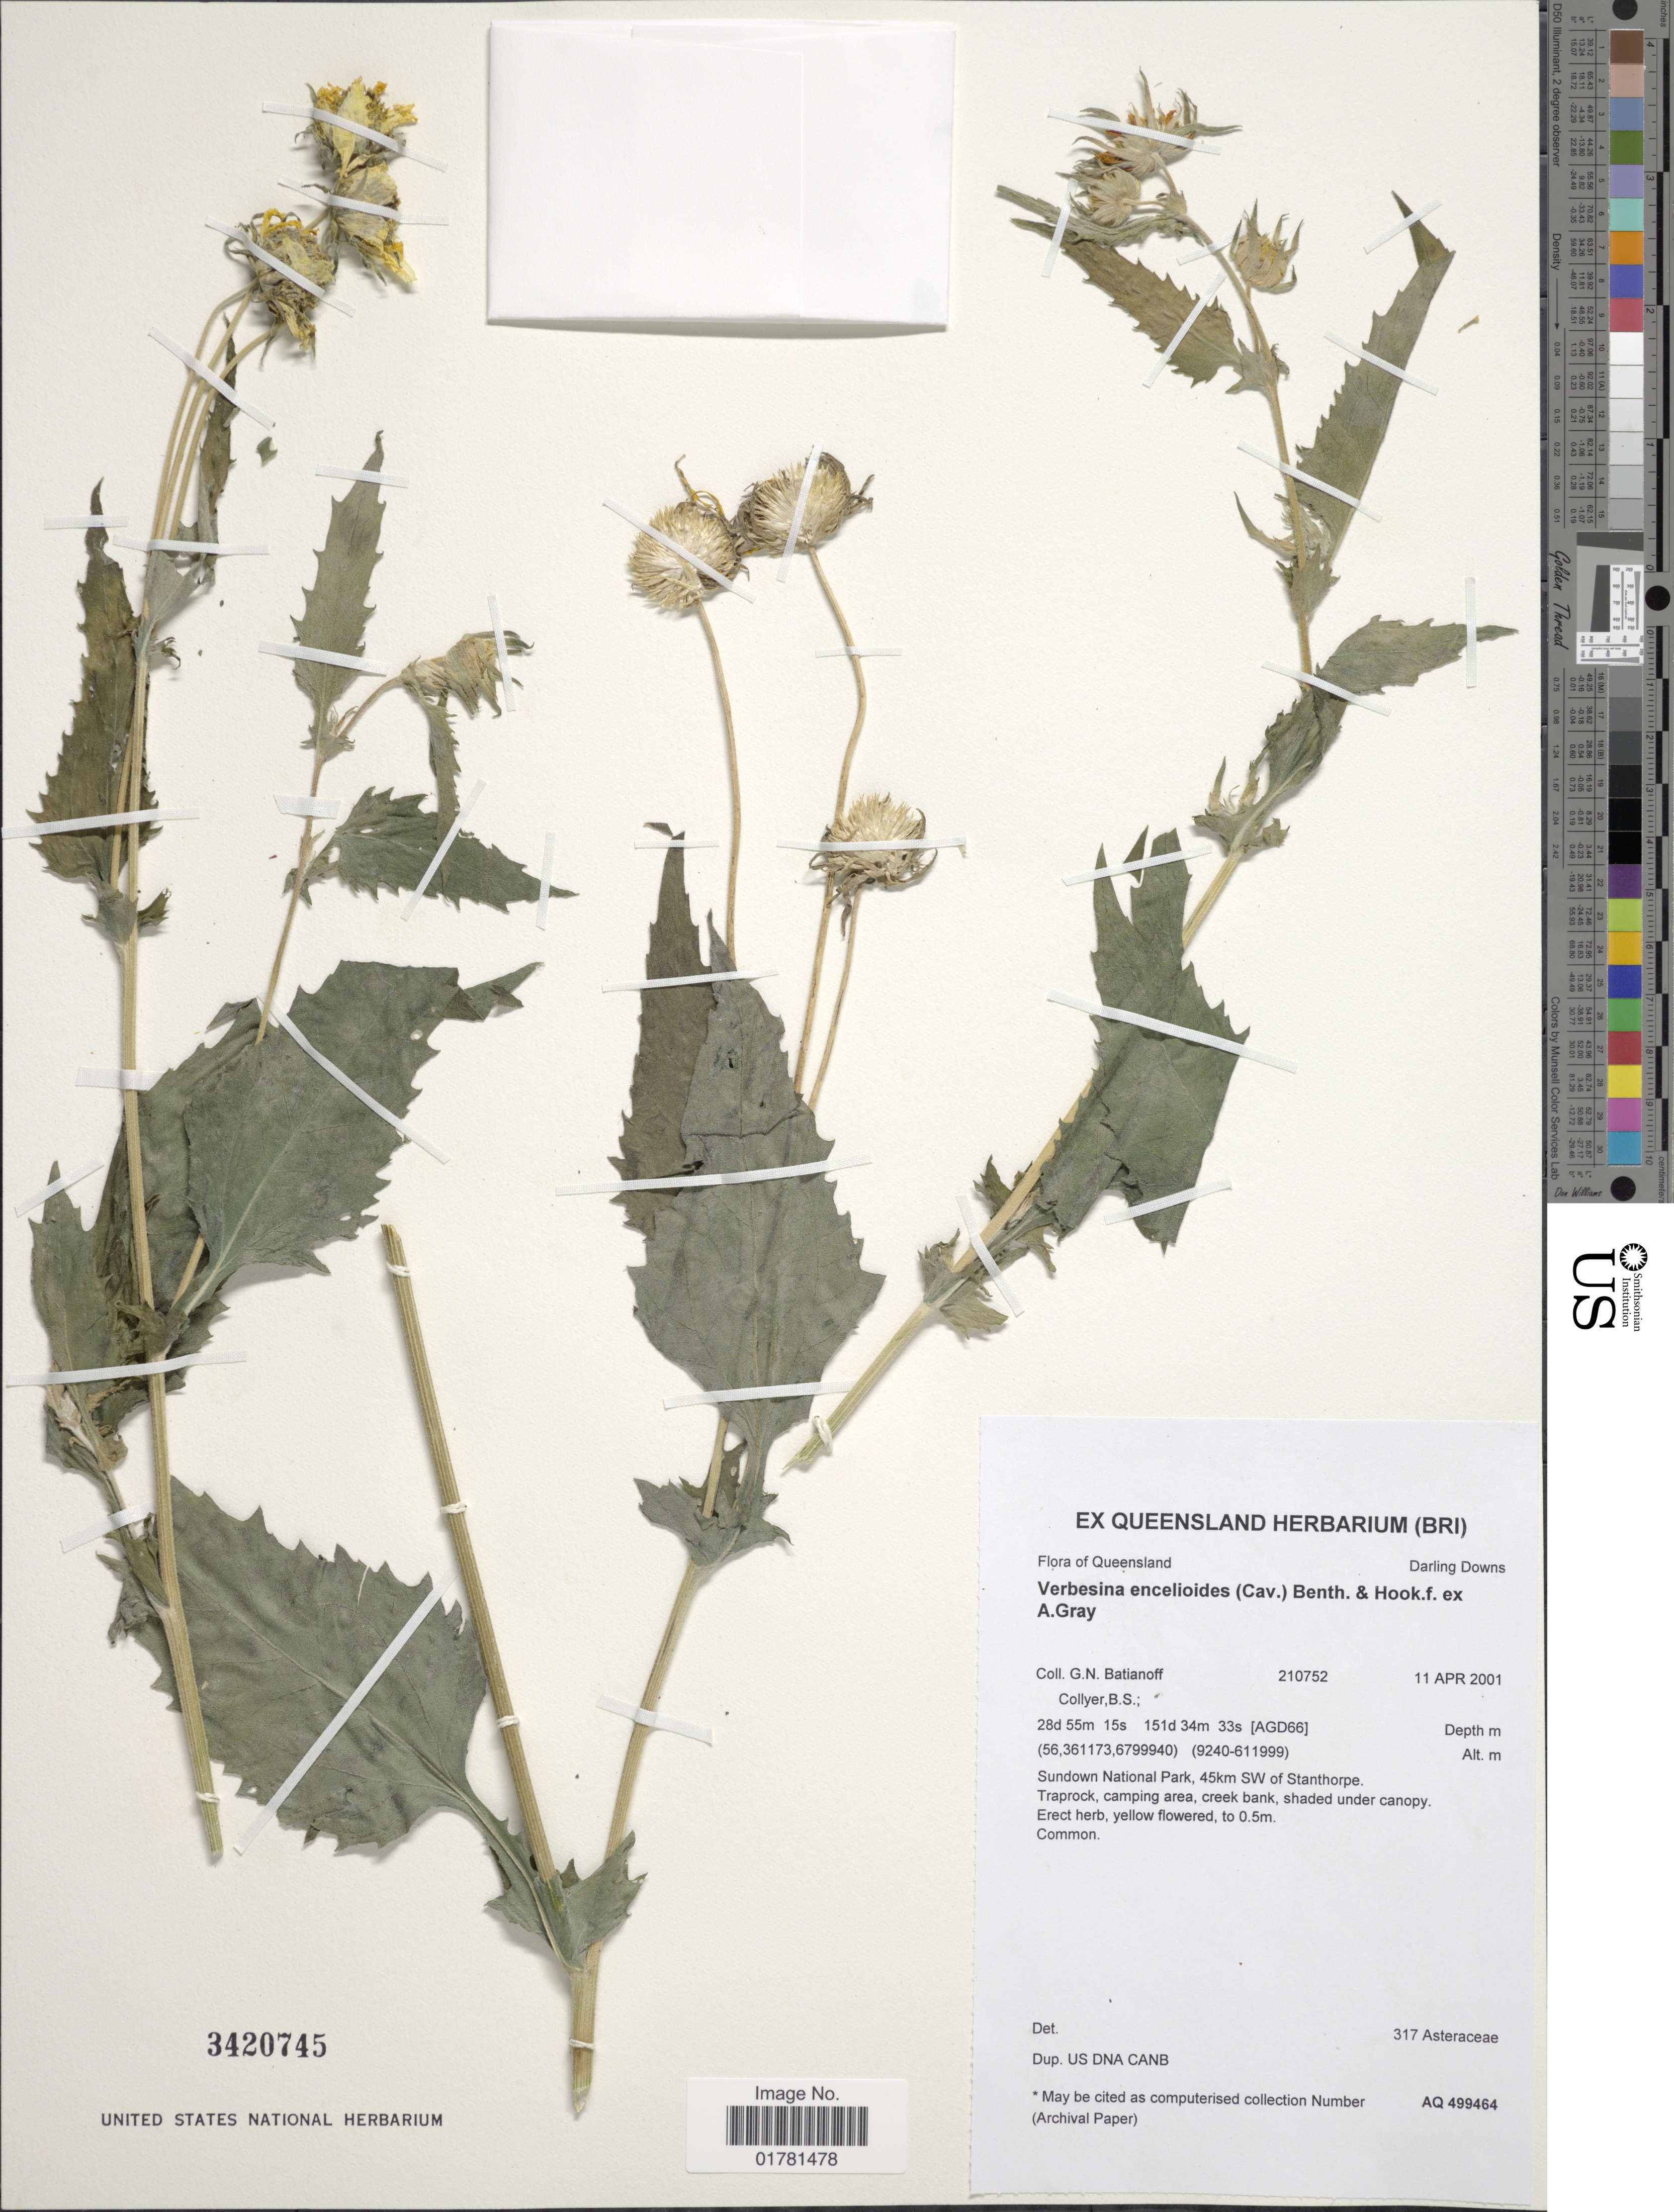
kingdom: Plantae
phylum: Tracheophyta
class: Magnoliopsida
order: Asterales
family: Asteraceae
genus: Verbesina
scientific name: Verbesina encelioides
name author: (Cav.) Benth. & Hook. ex A. Gray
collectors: G. Batianoff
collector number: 210752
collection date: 2001-04-11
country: Australia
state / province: Queensland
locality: Darling Downs, Sundown National Park, 45km SW of Stanthorpe. Traprock, camping area, creek bank, shaded under canopy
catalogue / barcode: US 3420745